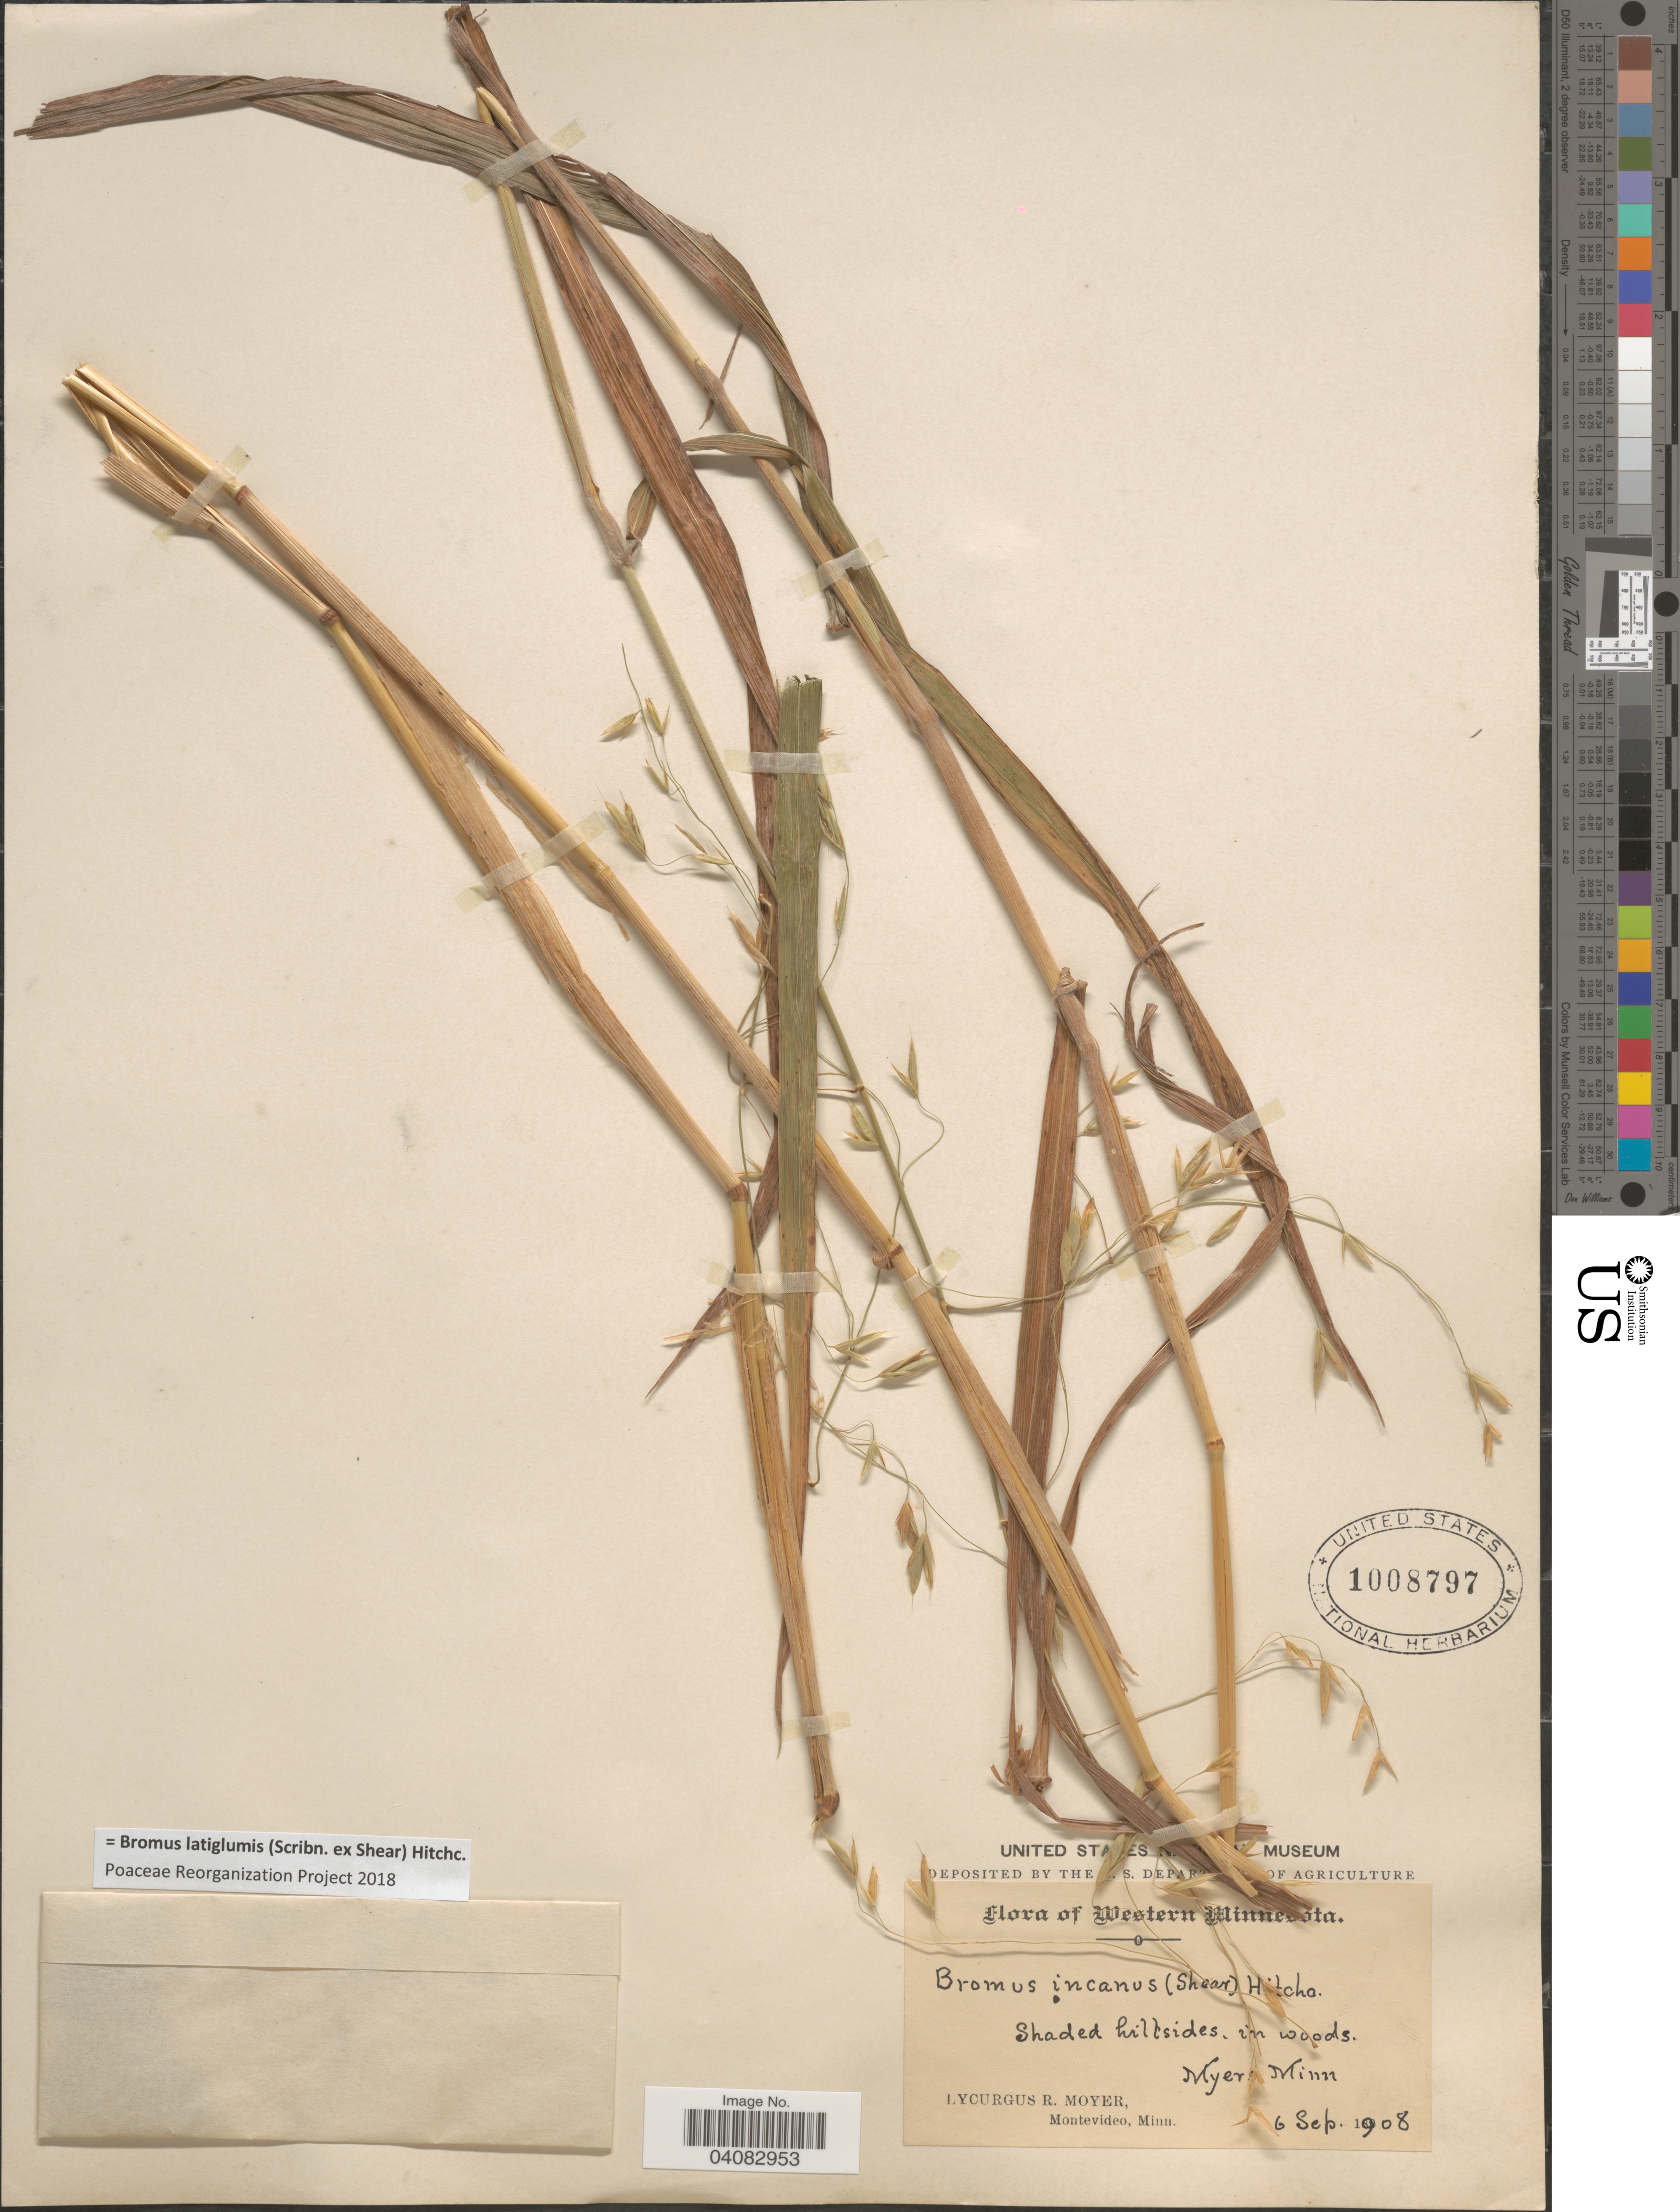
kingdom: Plantae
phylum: Tracheophyta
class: Liliopsida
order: Poales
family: Poaceae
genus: Bromus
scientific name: Bromus latiglumis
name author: (Scribn. ex Shear) Hitchc.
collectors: L. Moyer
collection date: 1908-09-06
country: United States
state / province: Minnesota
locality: Western Minnesota. Shaded hillsides, in woods Myers.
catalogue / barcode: US 1008797